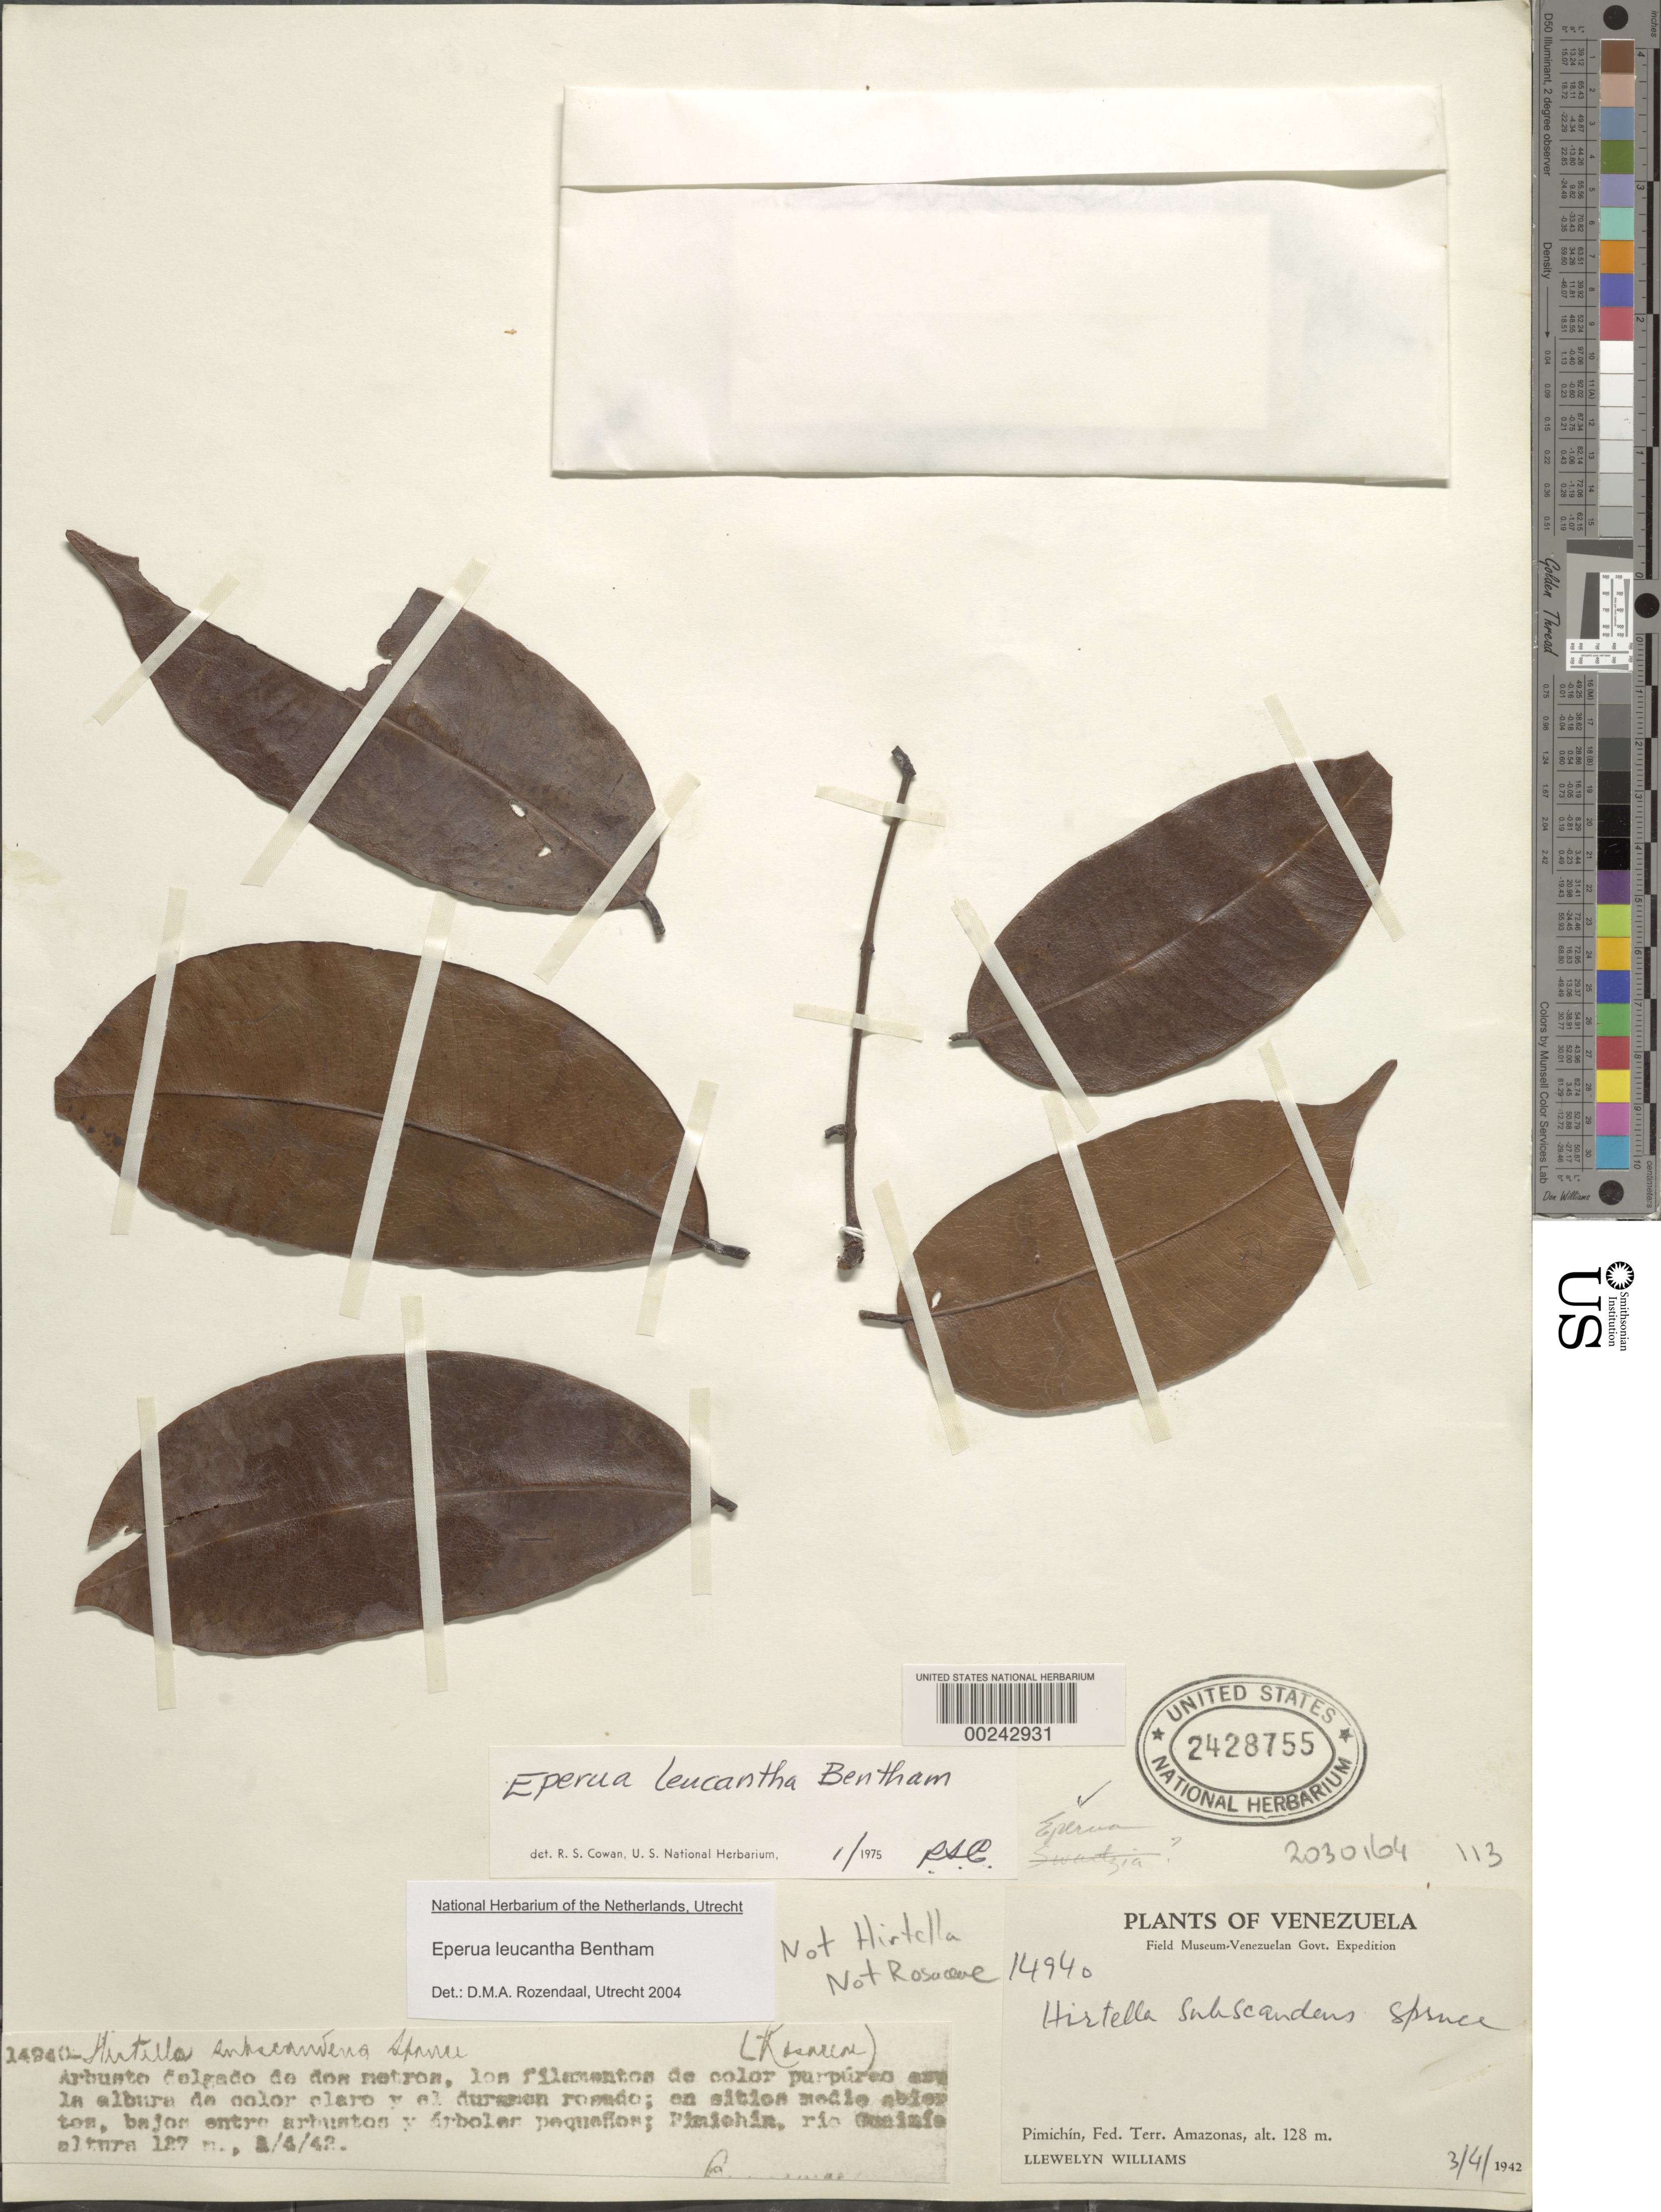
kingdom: Plantae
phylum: Tracheophyta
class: Magnoliopsida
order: Fabales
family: Fabaceae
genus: Eperua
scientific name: Eperua leucantha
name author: Benth.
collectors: Ll. Williams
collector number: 14940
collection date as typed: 04 Mar 1942 or 03 Apr 1942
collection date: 1942-03-04 or 1942-04-03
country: Venezuela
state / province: Amazonas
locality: Pimichin, rio guainia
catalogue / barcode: US 2428755